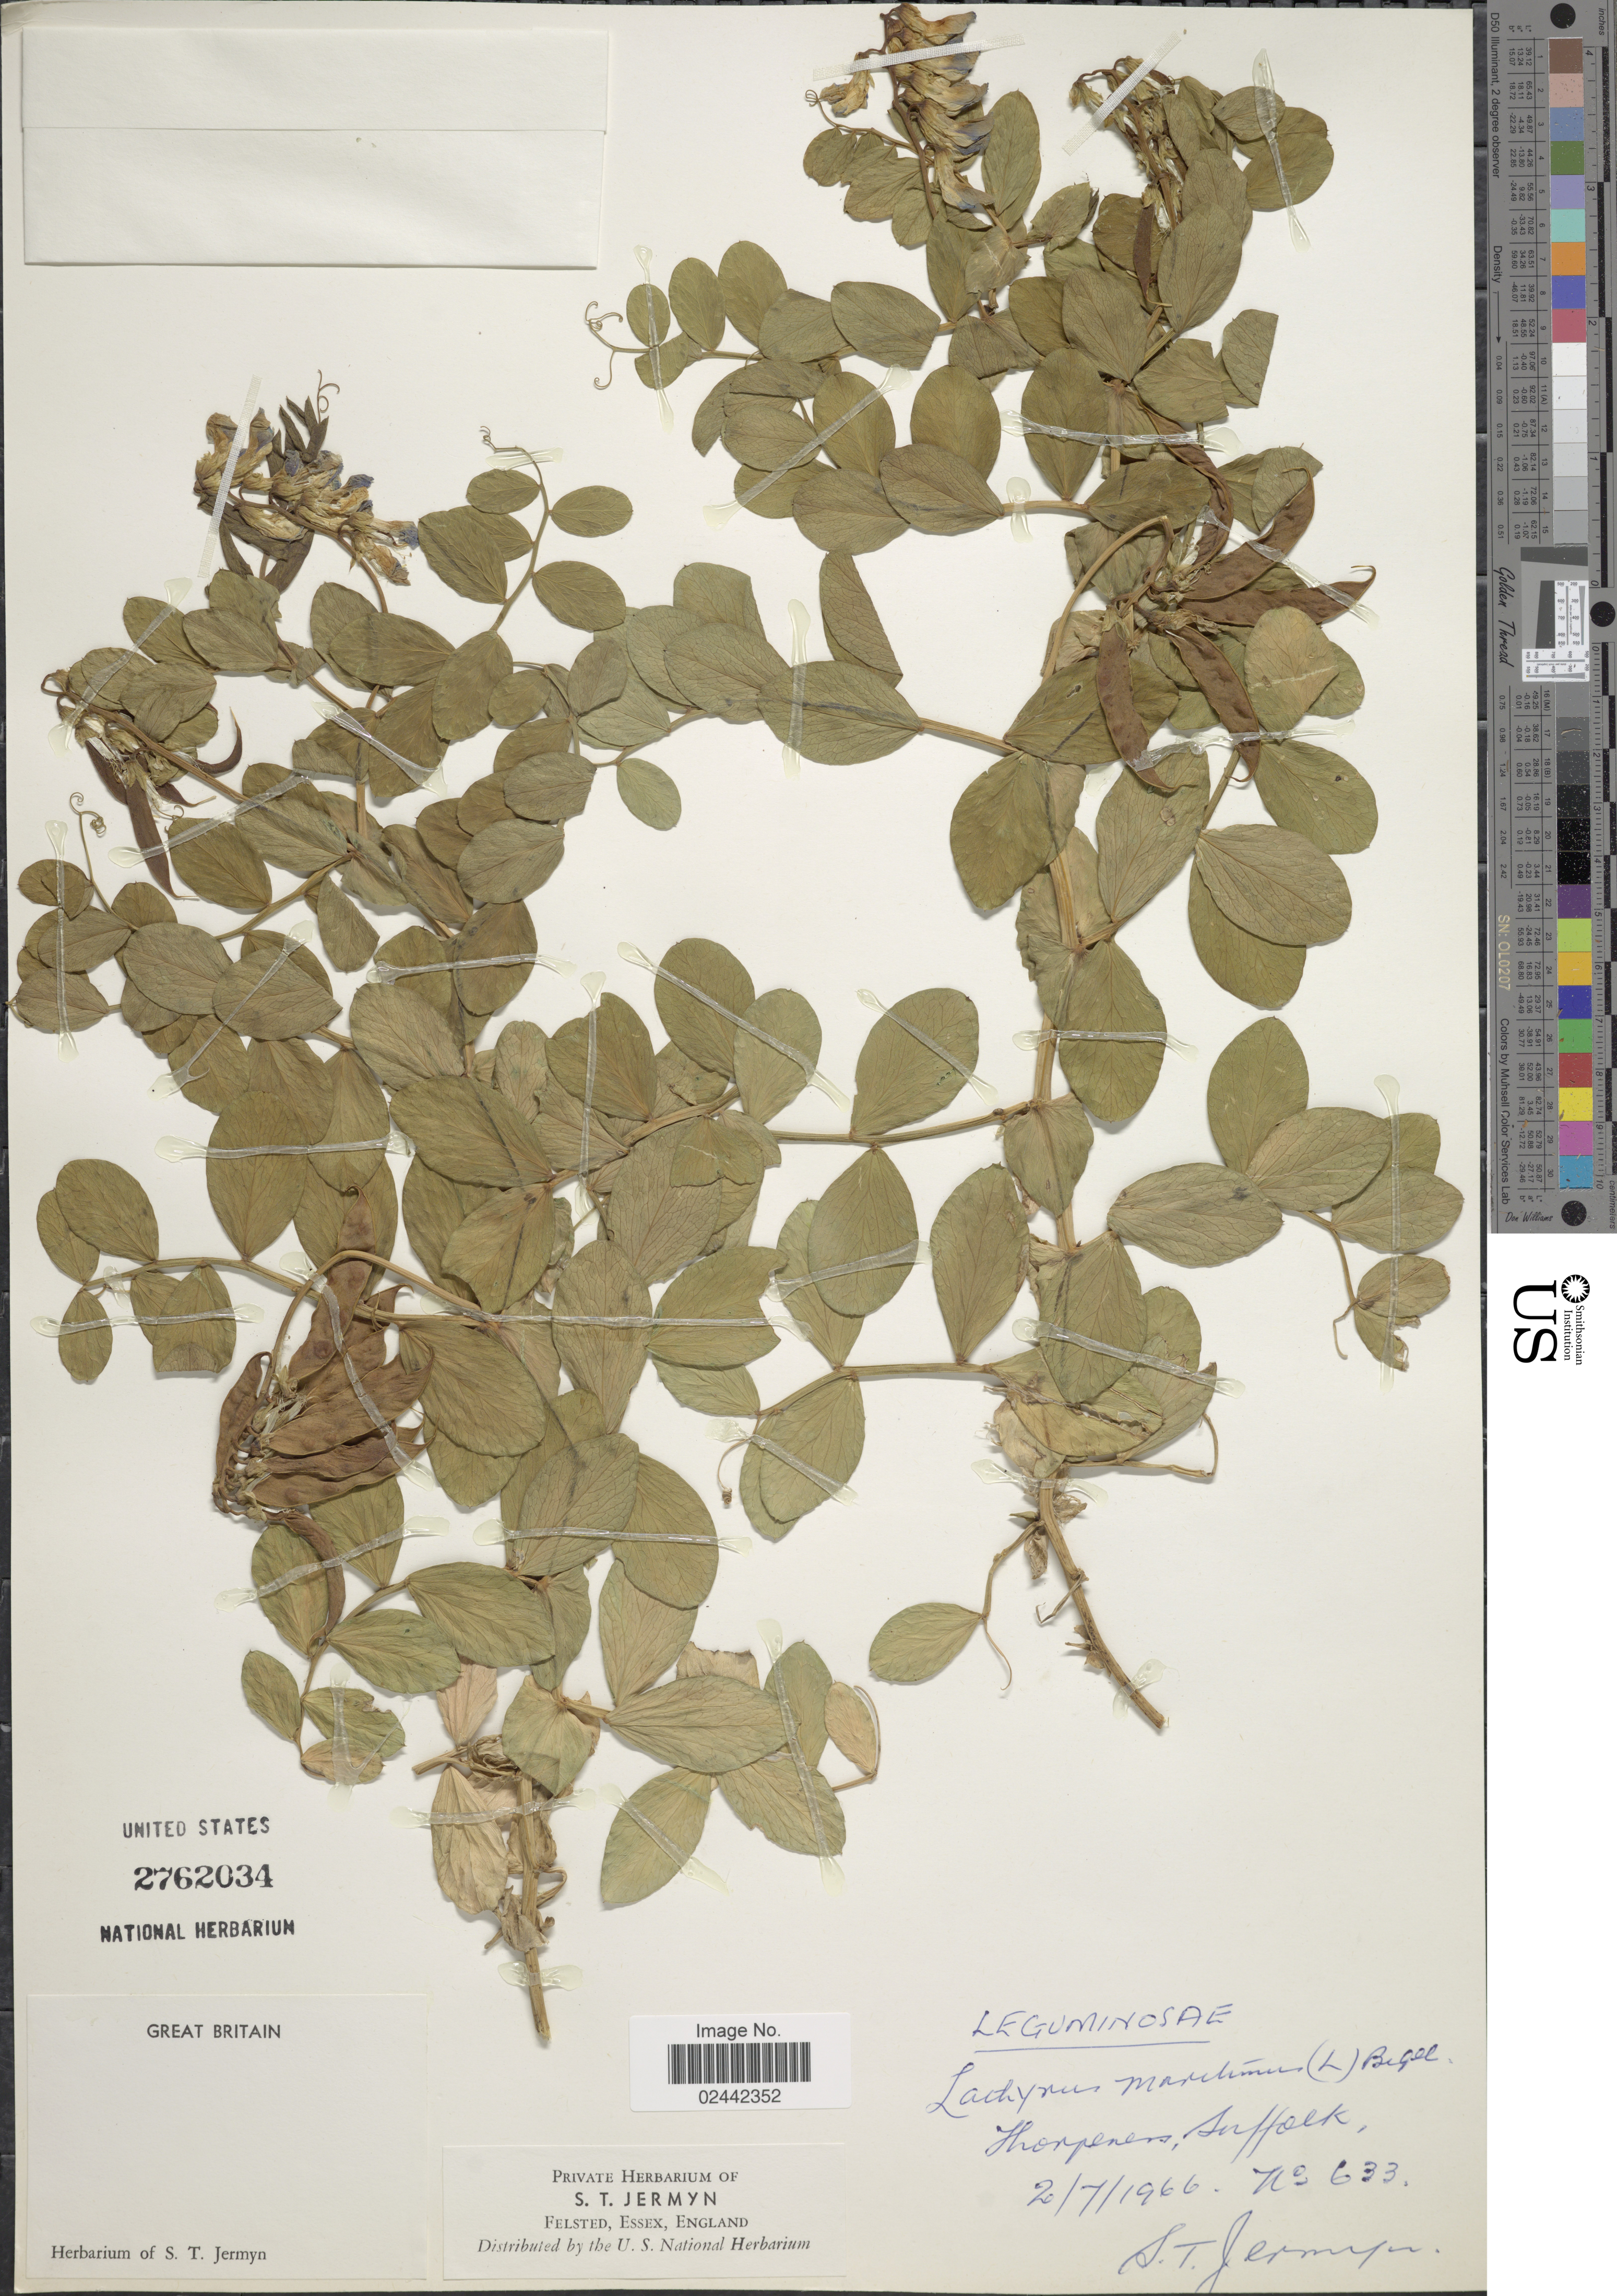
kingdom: Plantae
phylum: Tracheophyta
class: Magnoliopsida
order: Fabales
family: Fabaceae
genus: Lathyrus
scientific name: Lathyrus japonicus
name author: Willd.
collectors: S. Jermyn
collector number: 633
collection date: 1966-07-02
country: United Kingdom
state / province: England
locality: Thorpeness, Suffolk.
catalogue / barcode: US 2762034